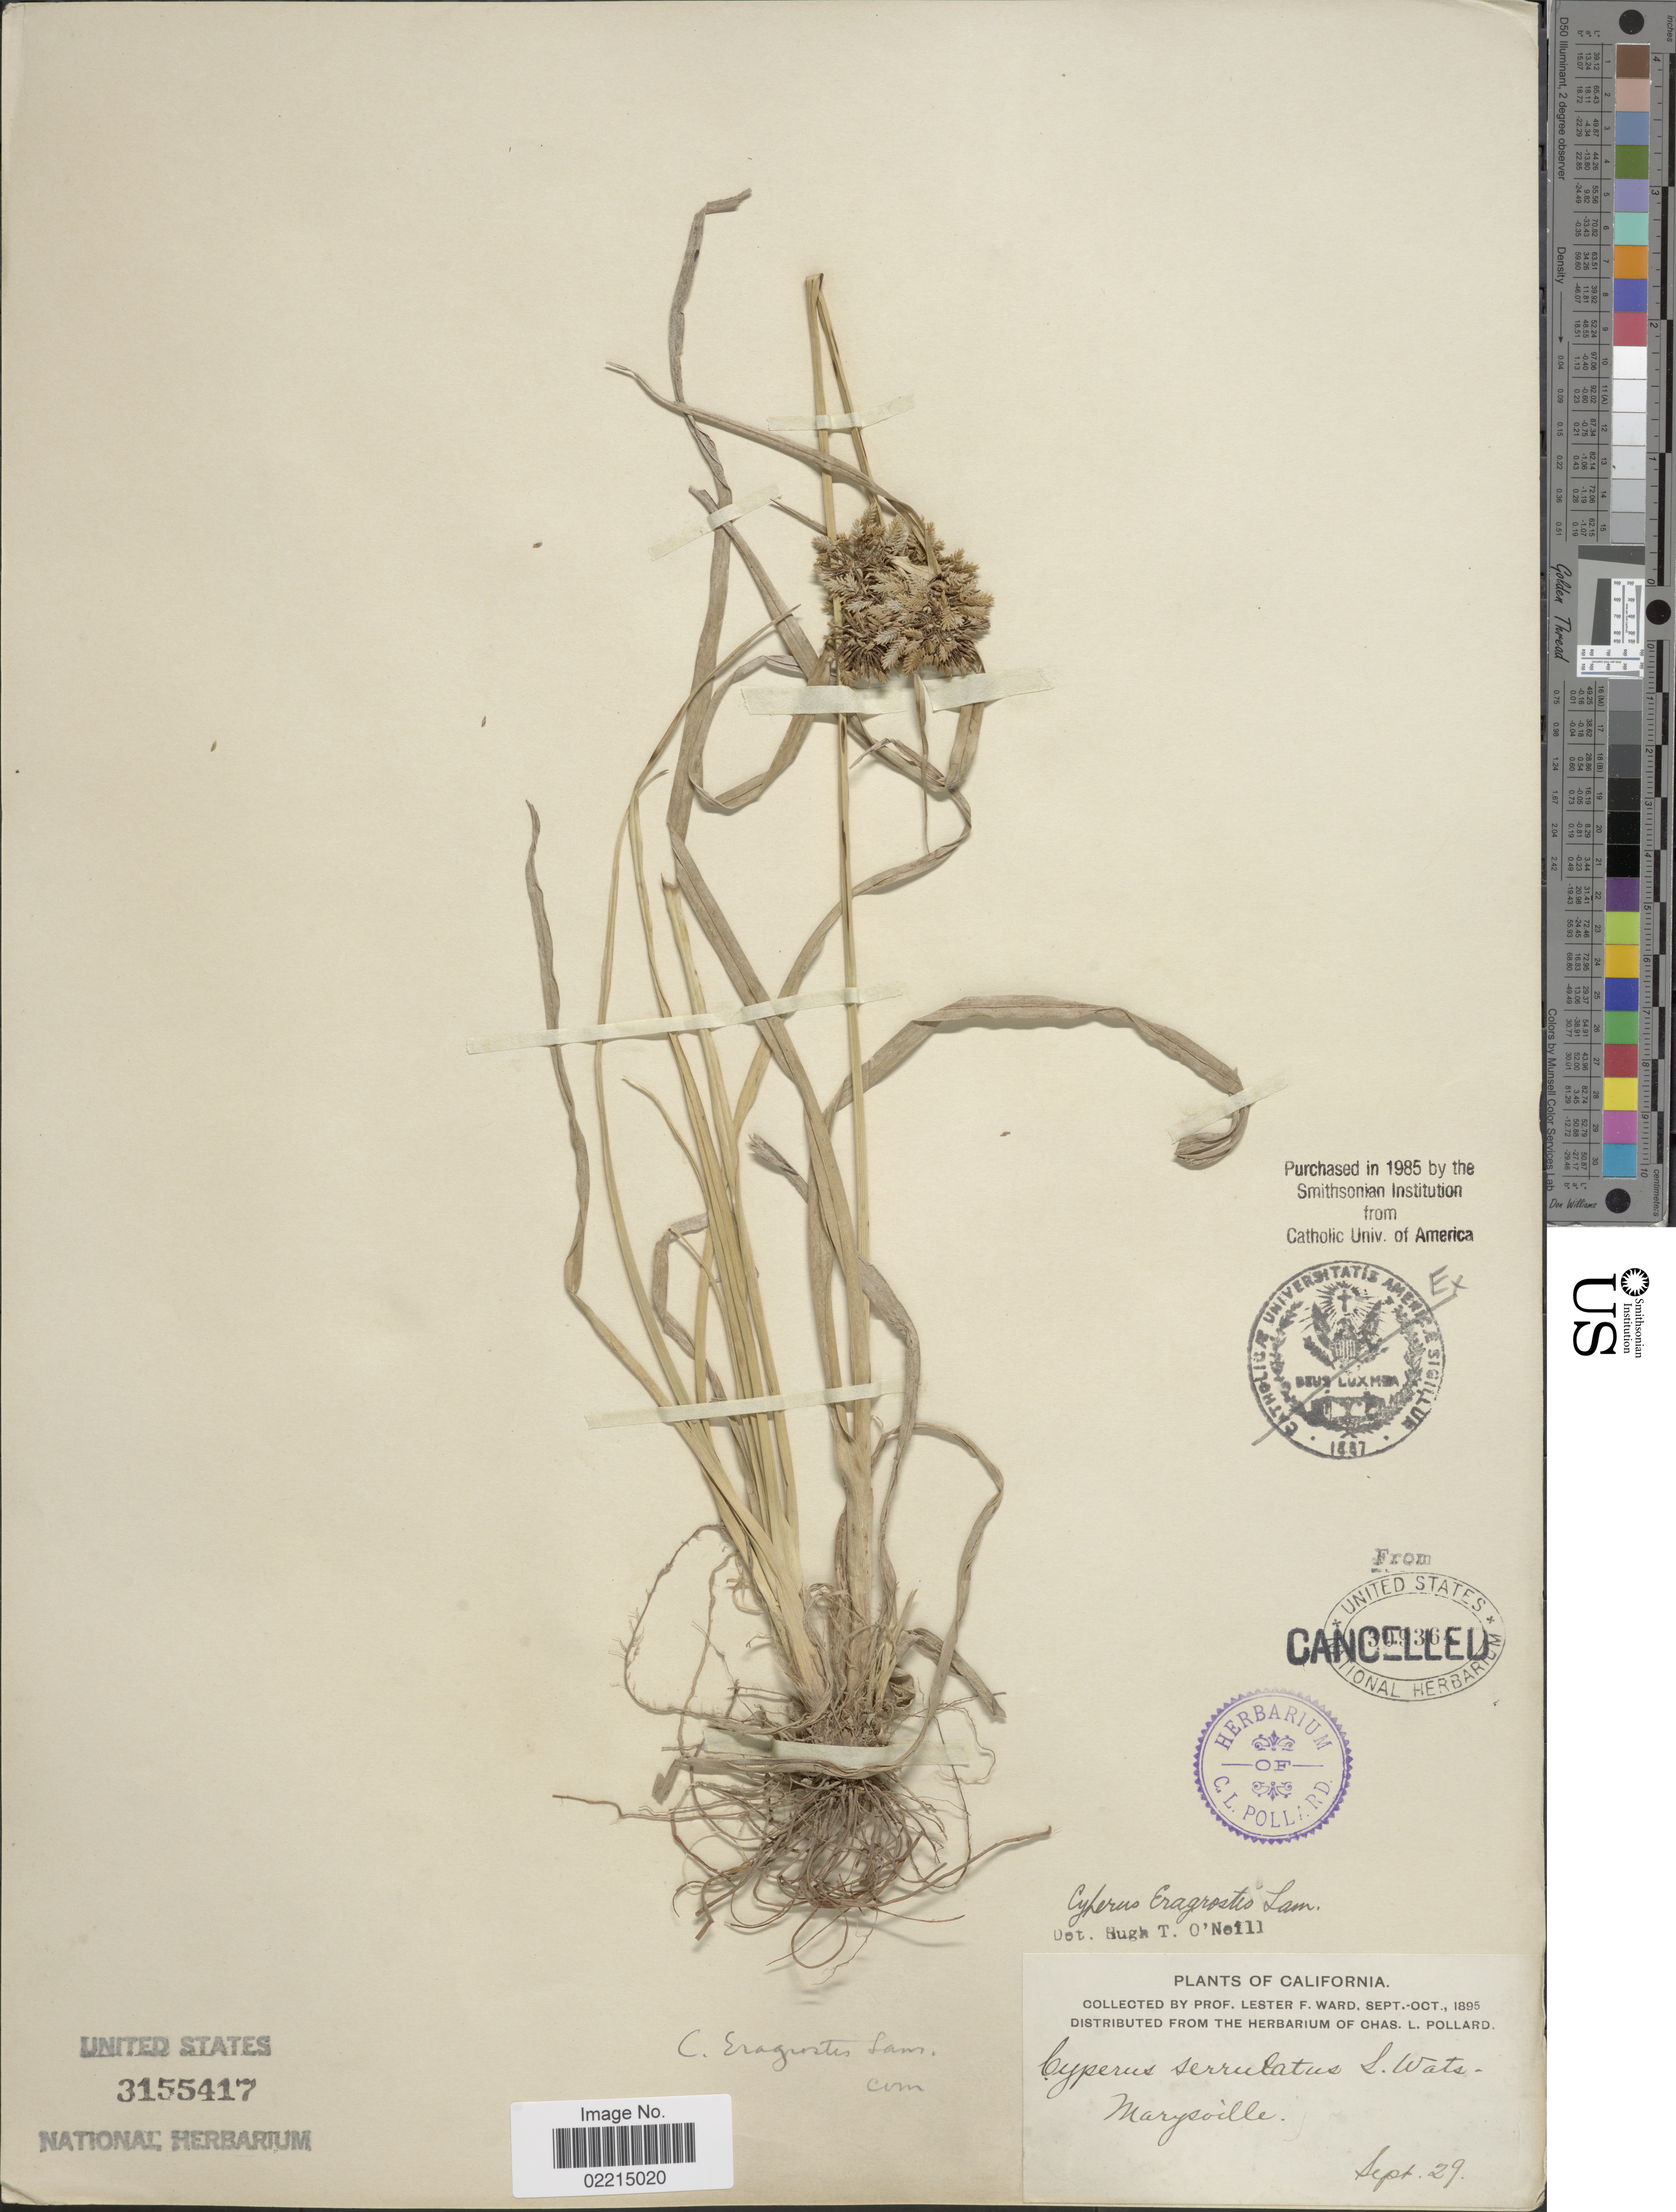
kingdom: Plantae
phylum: Tracheophyta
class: Liliopsida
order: Poales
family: Cyperaceae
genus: Cyperus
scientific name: Cyperus eragrostis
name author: Lam.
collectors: L. F. Ward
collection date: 1895-09-29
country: United States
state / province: California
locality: Marysville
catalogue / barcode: US 3155417